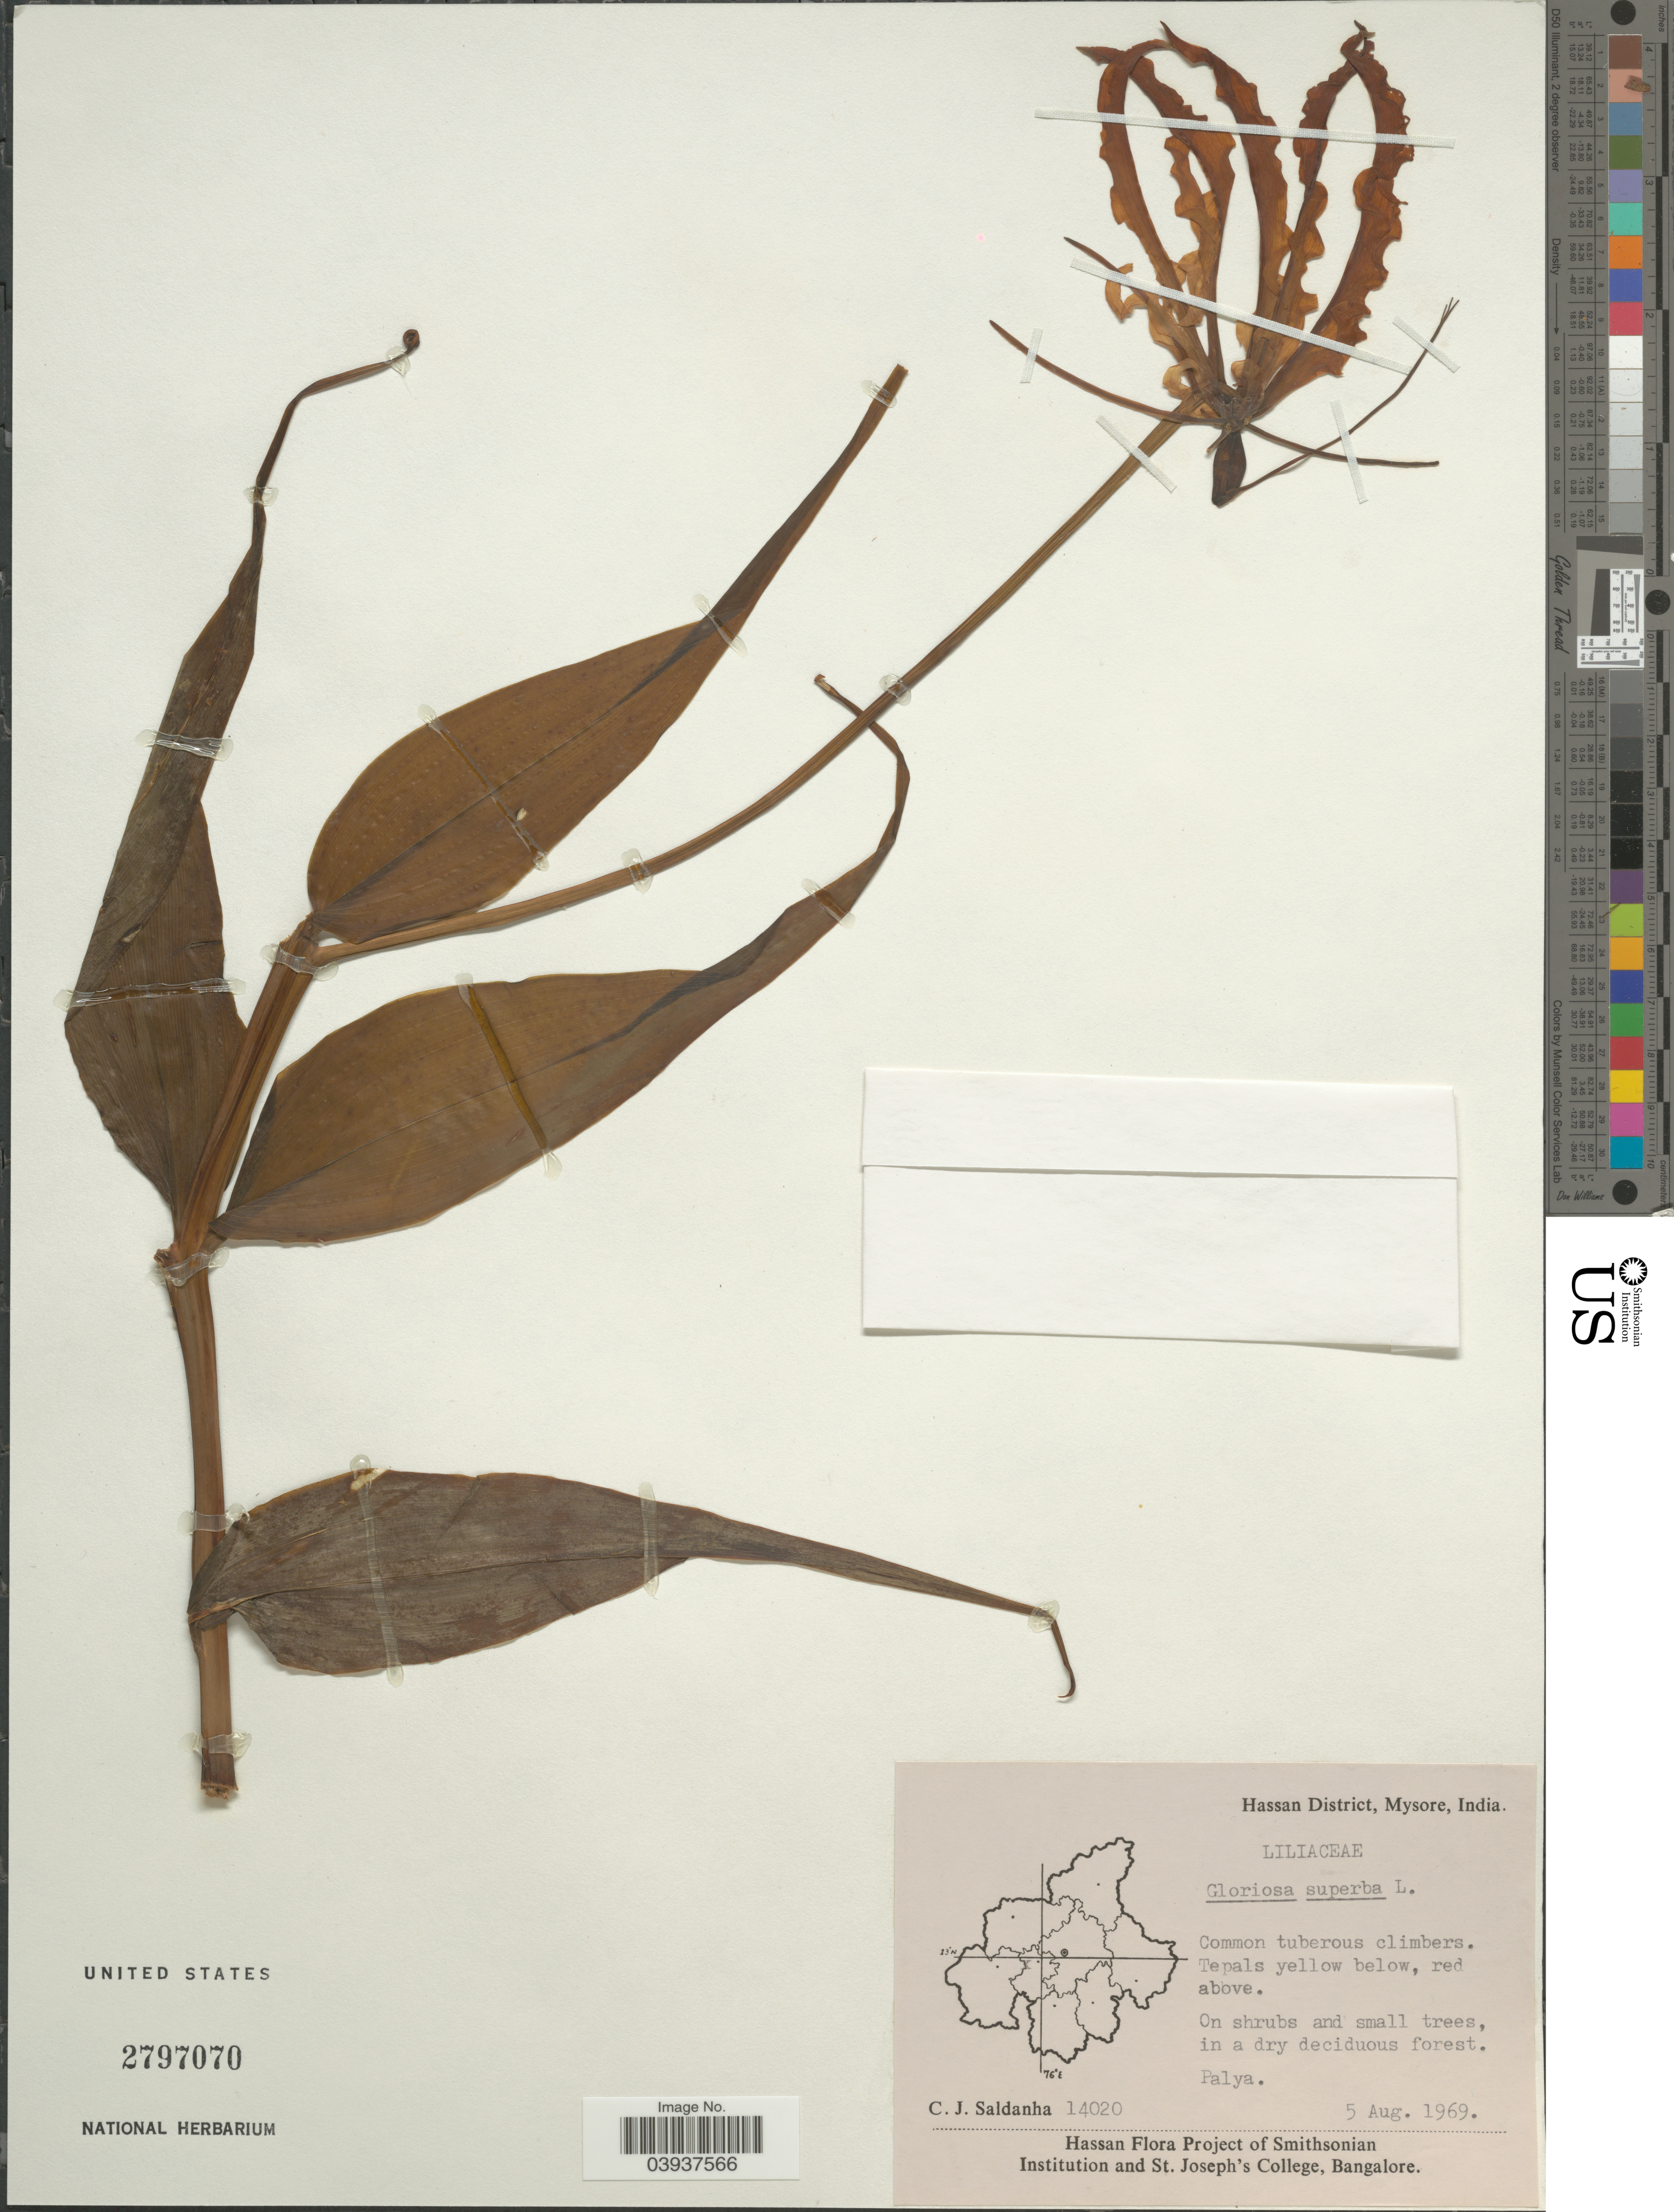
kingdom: Plantae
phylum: Tracheophyta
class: Liliopsida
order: Liliales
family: Colchicaceae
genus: Gloriosa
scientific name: Gloriosa superba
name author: L.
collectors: C. J. Saldanha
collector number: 14020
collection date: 1969-08-05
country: India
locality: Hassan District, Mysore. Palya.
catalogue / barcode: US 2797070